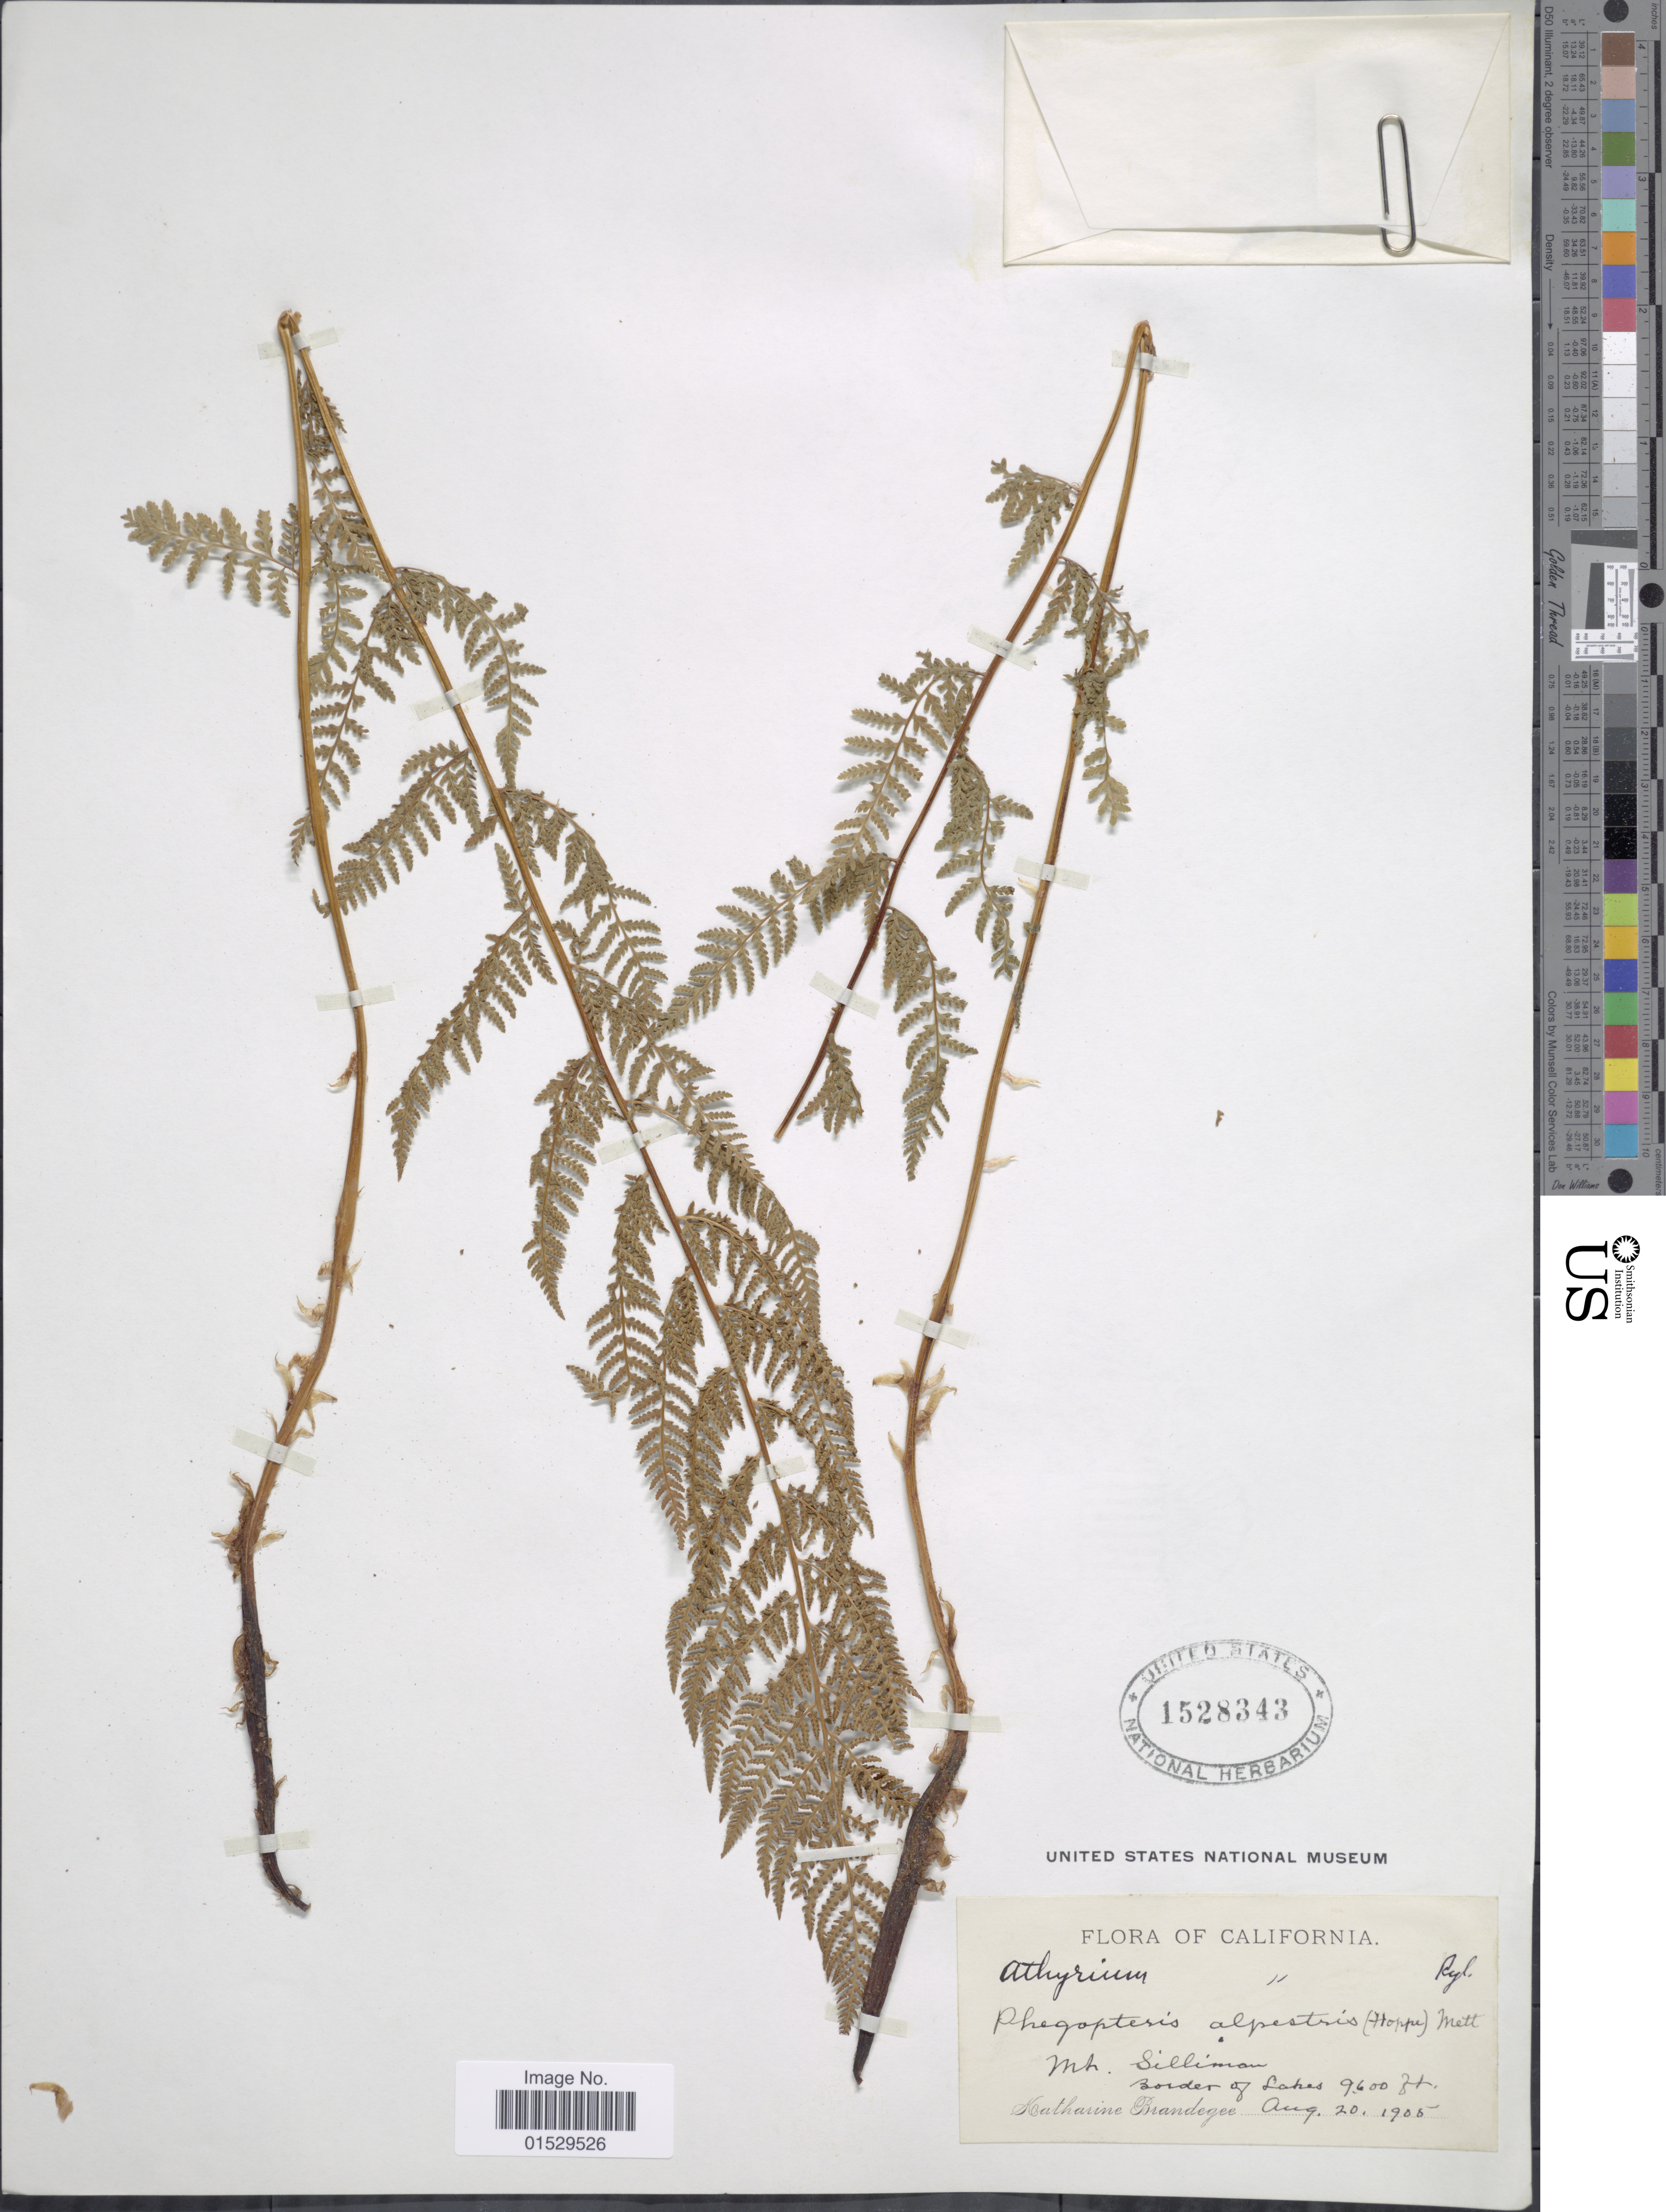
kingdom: Plantae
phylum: Tracheophyta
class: Polypodiopsida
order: Polypodiales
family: Athyriaceae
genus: Athyrium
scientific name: Athyrium distentifolilum subsp. americanum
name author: (Butters) Hultén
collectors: M. K. Brandegee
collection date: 1905-08-20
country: United States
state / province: California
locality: Mt. Silliman, border of Lakes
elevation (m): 2926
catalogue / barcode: US 1528343